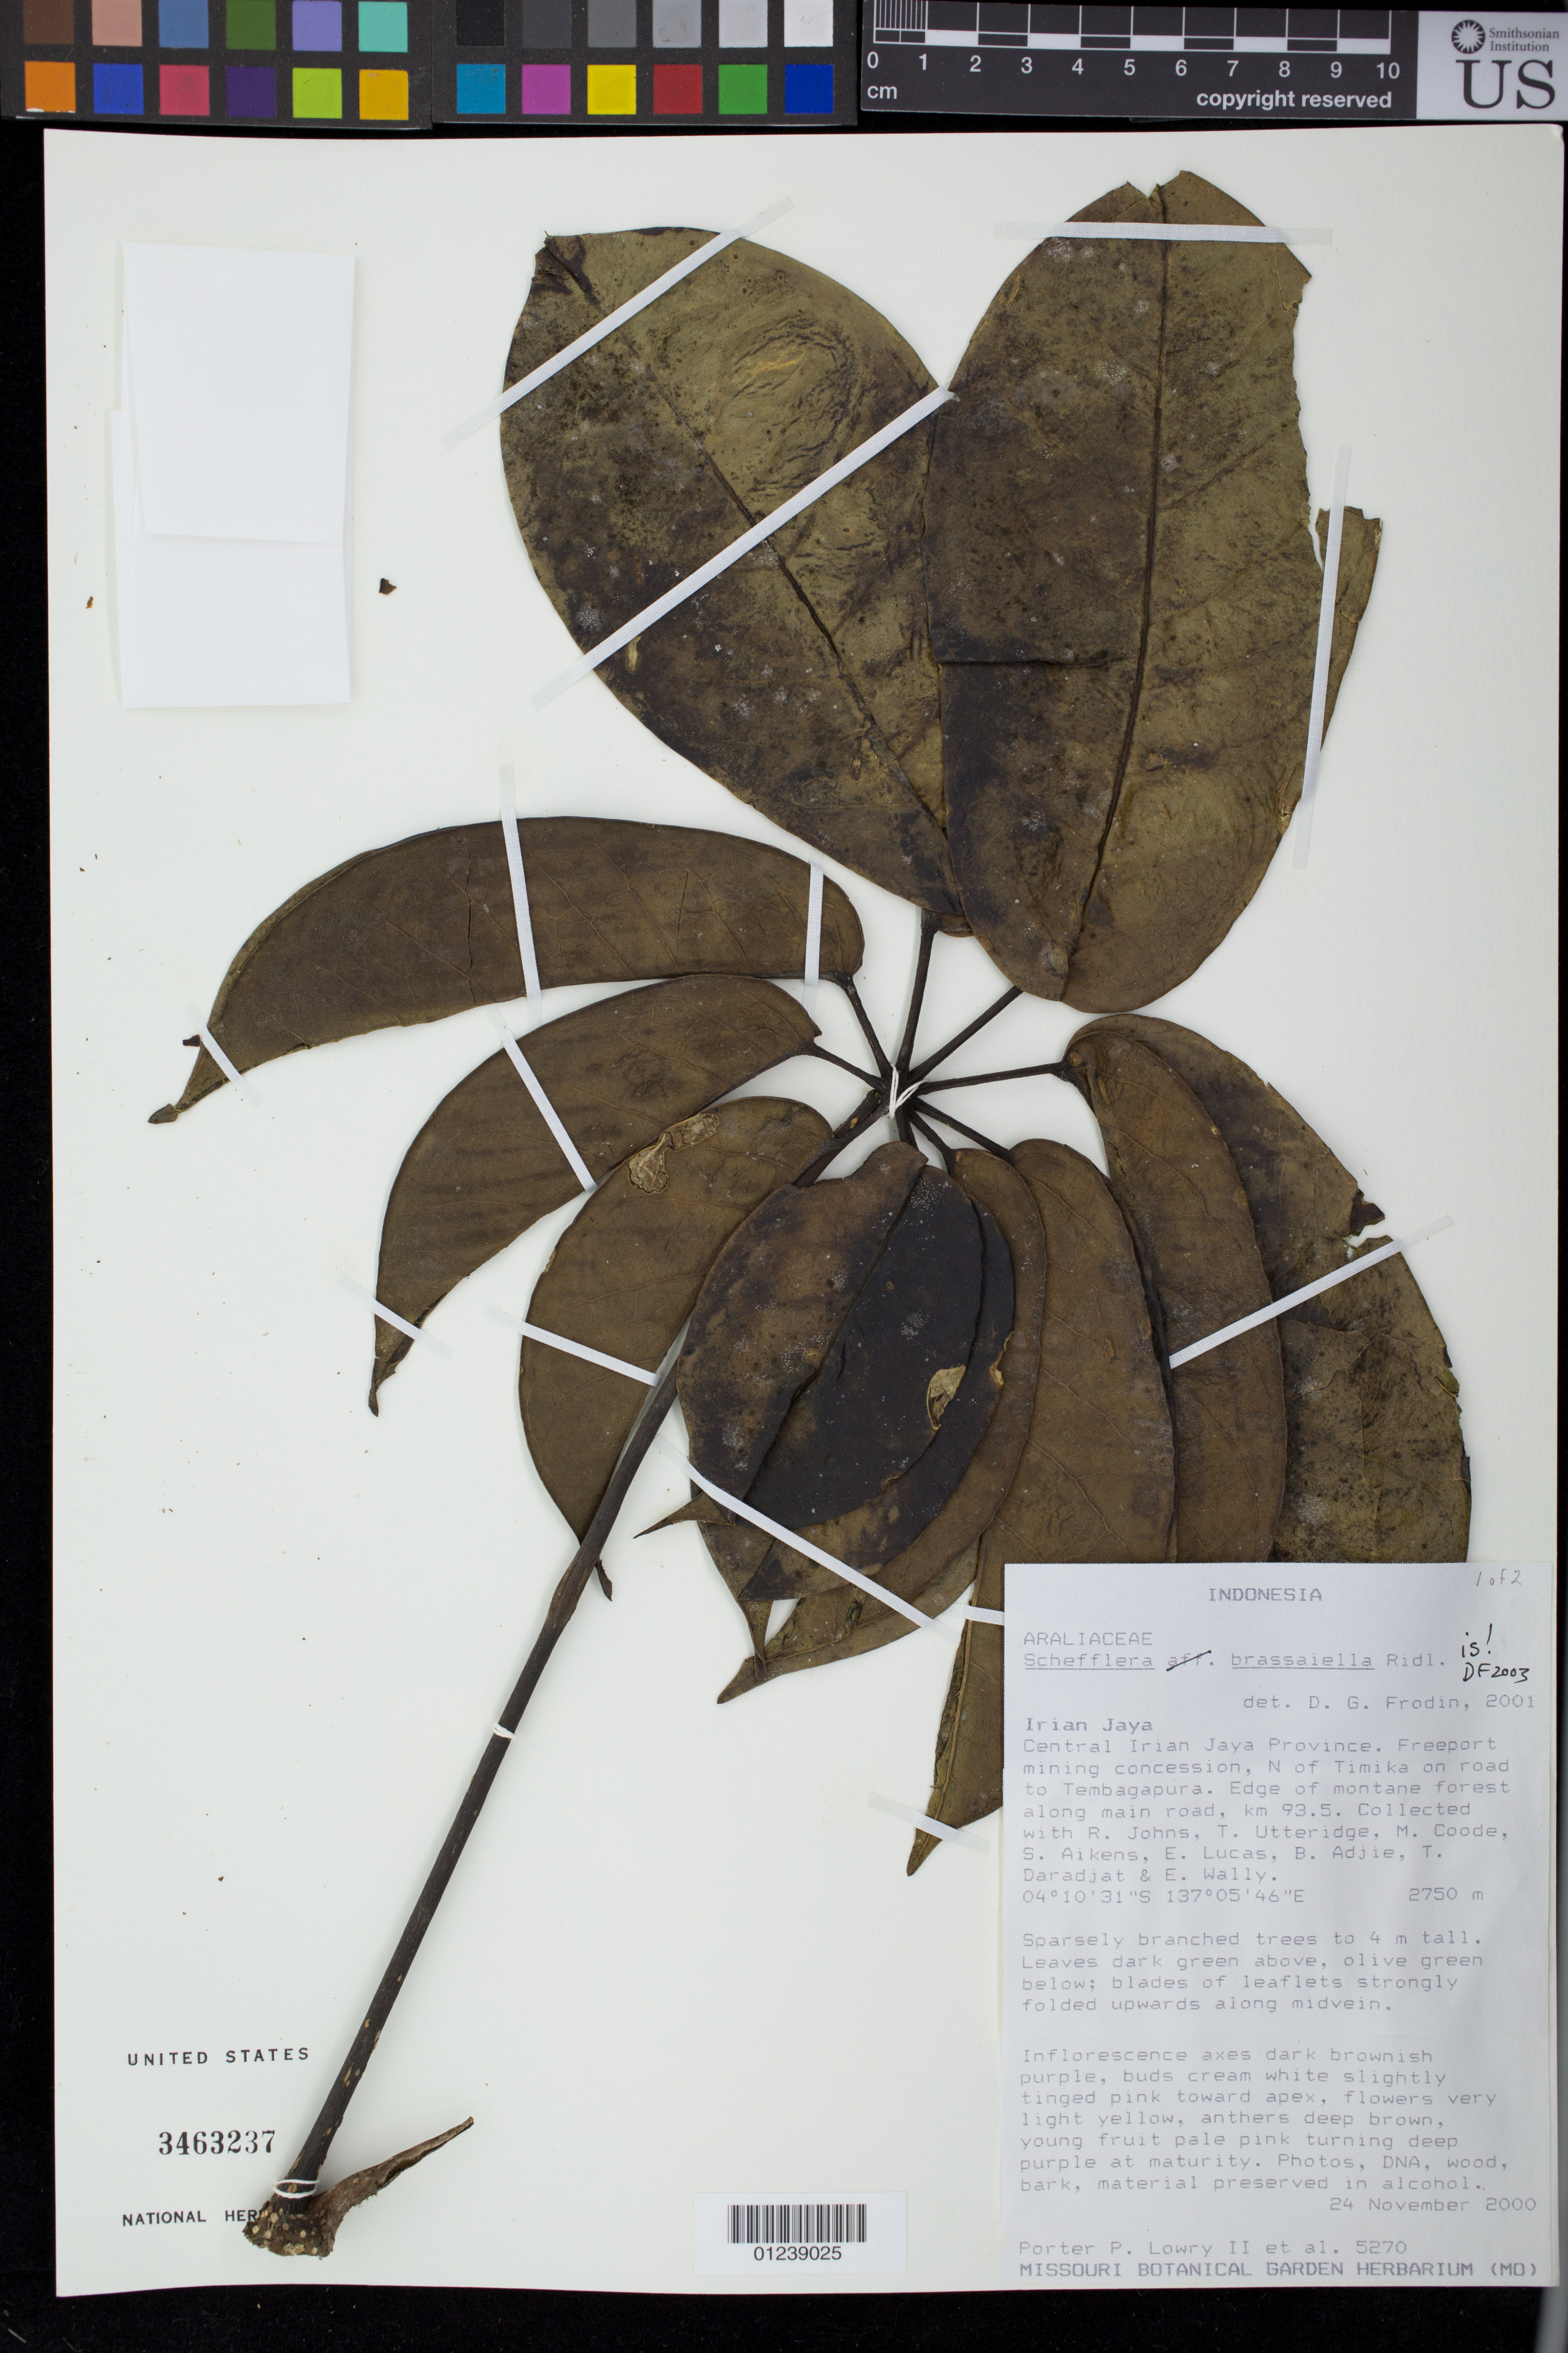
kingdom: Plantae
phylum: Tracheophyta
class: Magnoliopsida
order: Apiales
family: Araliaceae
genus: Heptapleurum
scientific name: Heptapleurum brassaiellum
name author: (Ridl.) Lowry & G. M. Plunkett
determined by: Wagner, W. L., (BOT), Smithsonian Institution - National Museum of Natural History (UNITED STATES)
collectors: P. P. Lowry, R. Johns, T. M. A. Utteridge & M. Coode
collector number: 5270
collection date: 2000-11-24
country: Indonesia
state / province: Papua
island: New Guinea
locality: Irian Jaya. Central Irian Jaya Province. Freeport mining concession, N of Timika on road to Tembagapura. Along main road, km 93.5.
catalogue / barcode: US 3463237